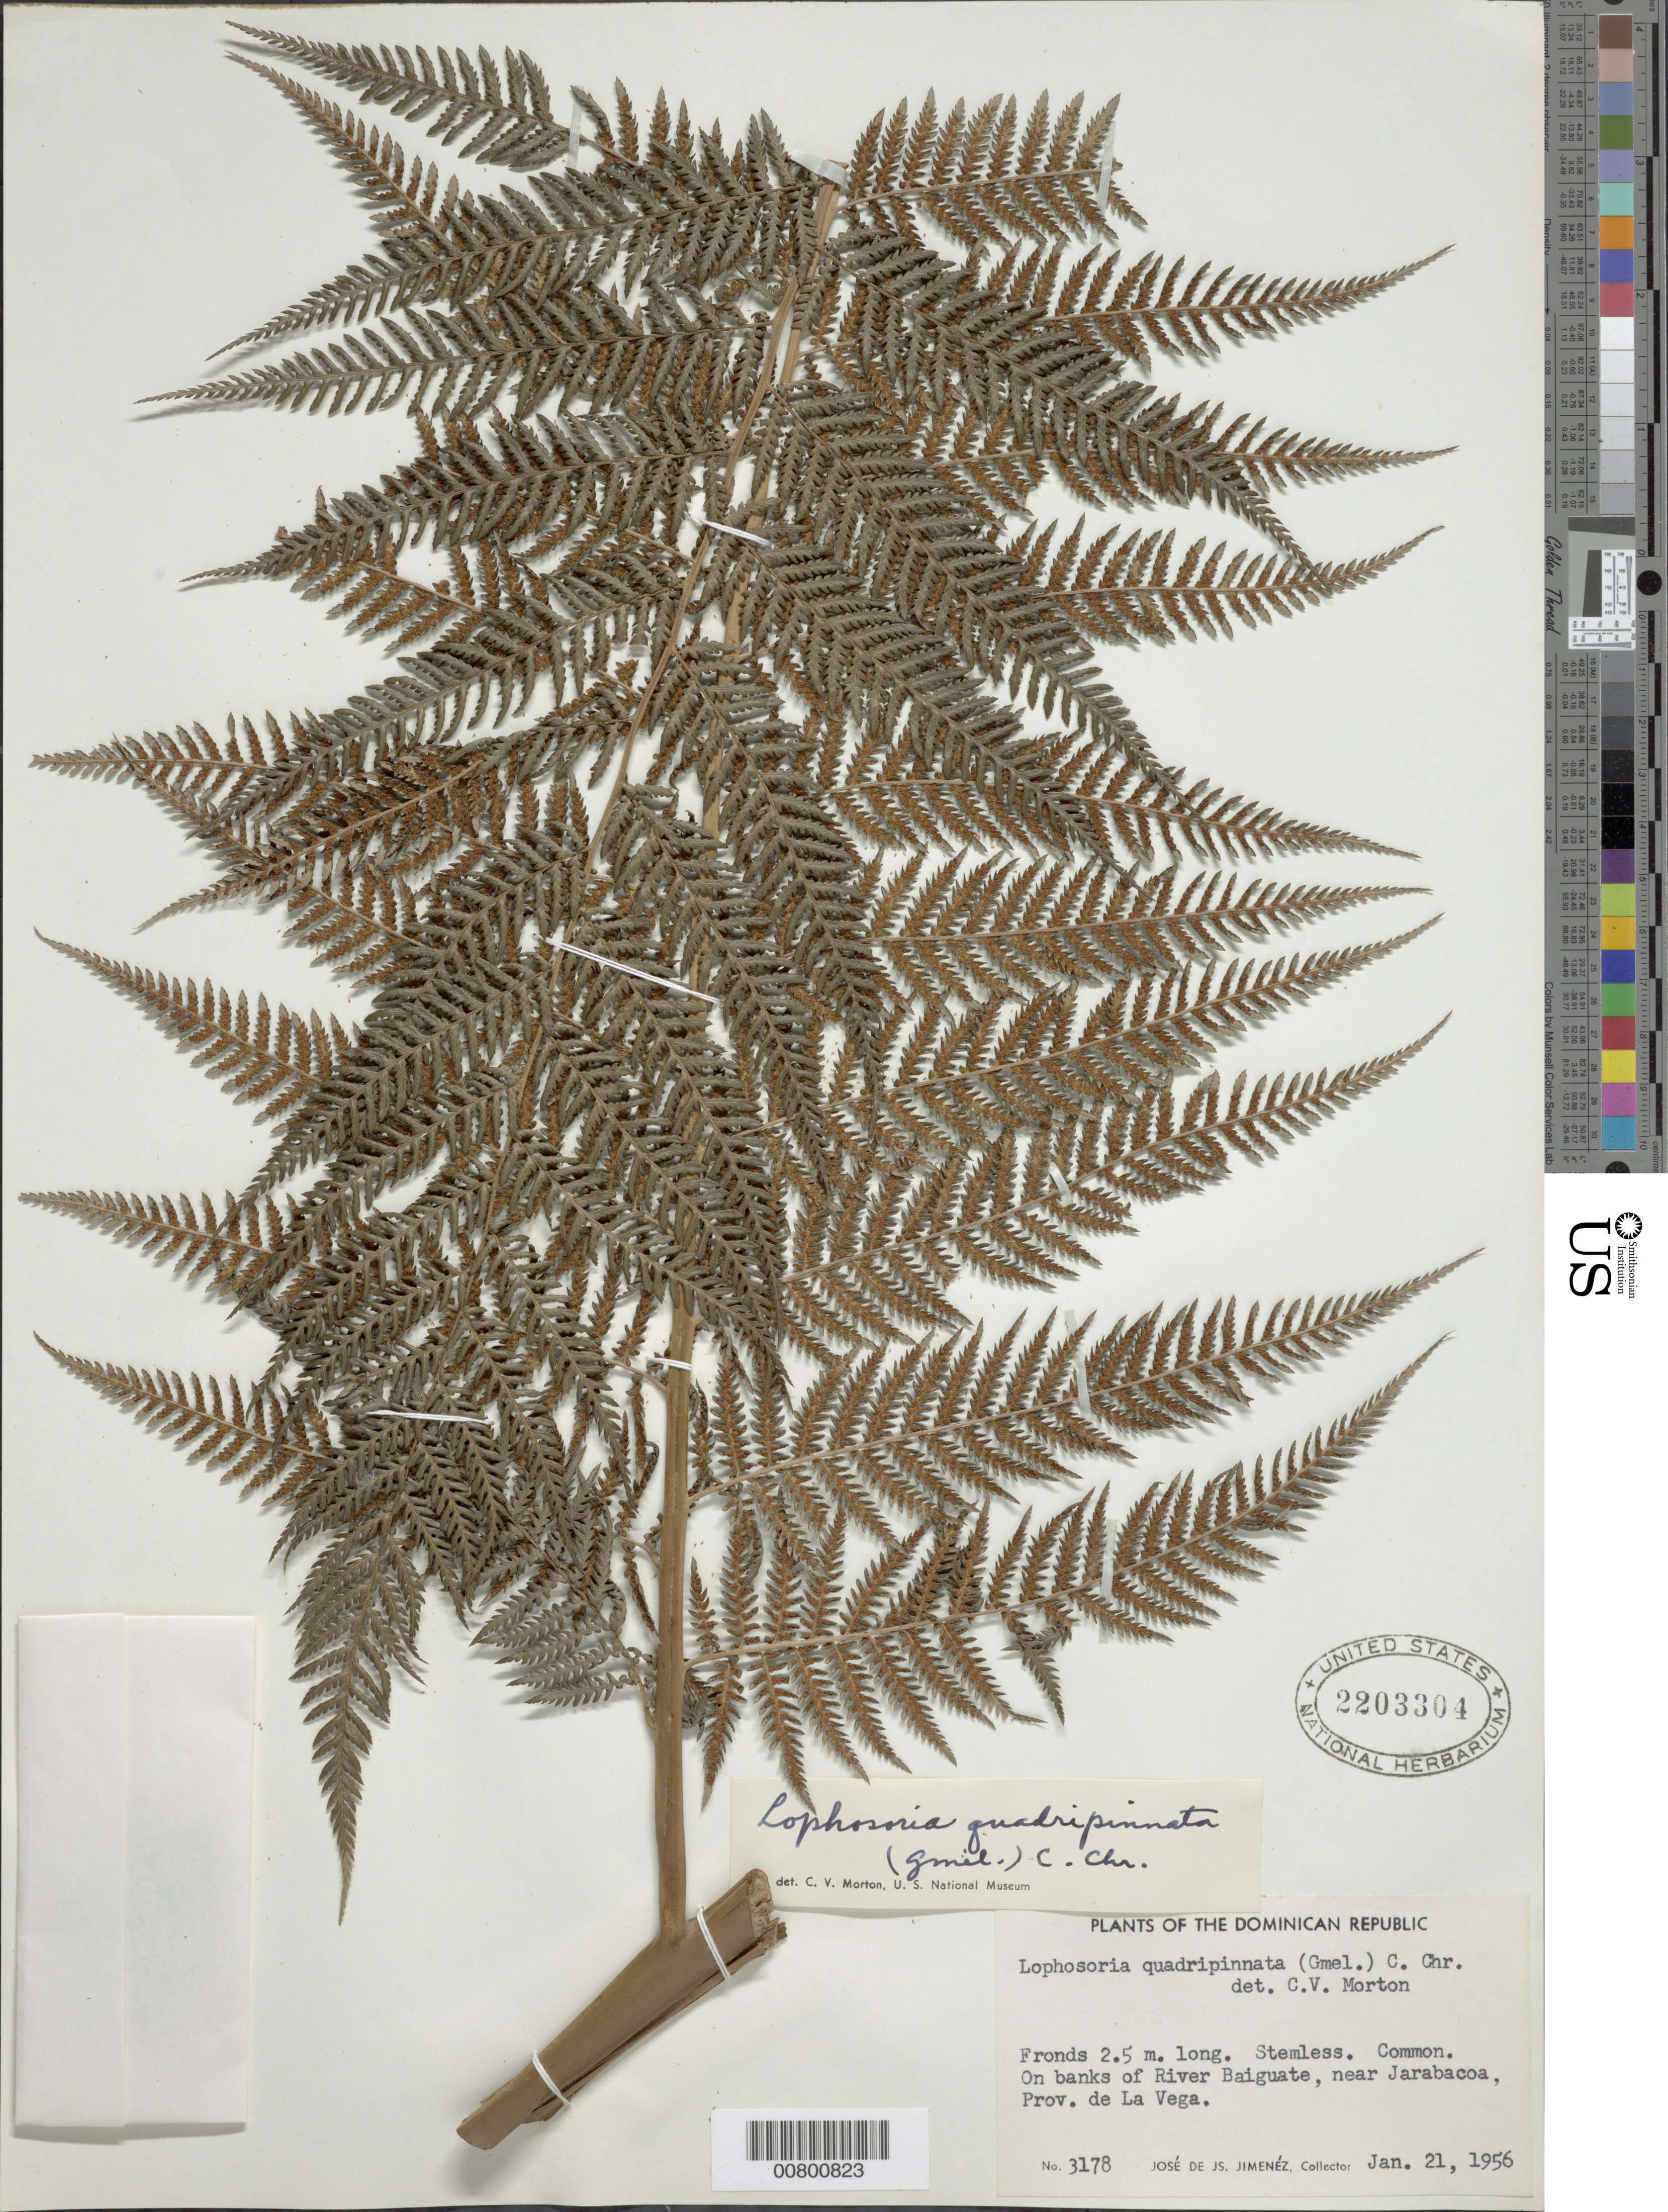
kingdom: Plantae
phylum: Tracheophyta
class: Polypodiopsida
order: Cyatheales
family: Dicksoniaceae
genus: Lophosoria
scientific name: Lophosoria quadripinnata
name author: (J.F. Gmel.) C. Chr.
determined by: Morton, C. V.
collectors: J. J. Jiménez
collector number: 3178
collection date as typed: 21 Jan 1956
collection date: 1956-01-21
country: Dominican Republic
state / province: La Vega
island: Hispaniola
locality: Baiguate River, near jarabacoa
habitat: On river banks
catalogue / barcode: US 2203304